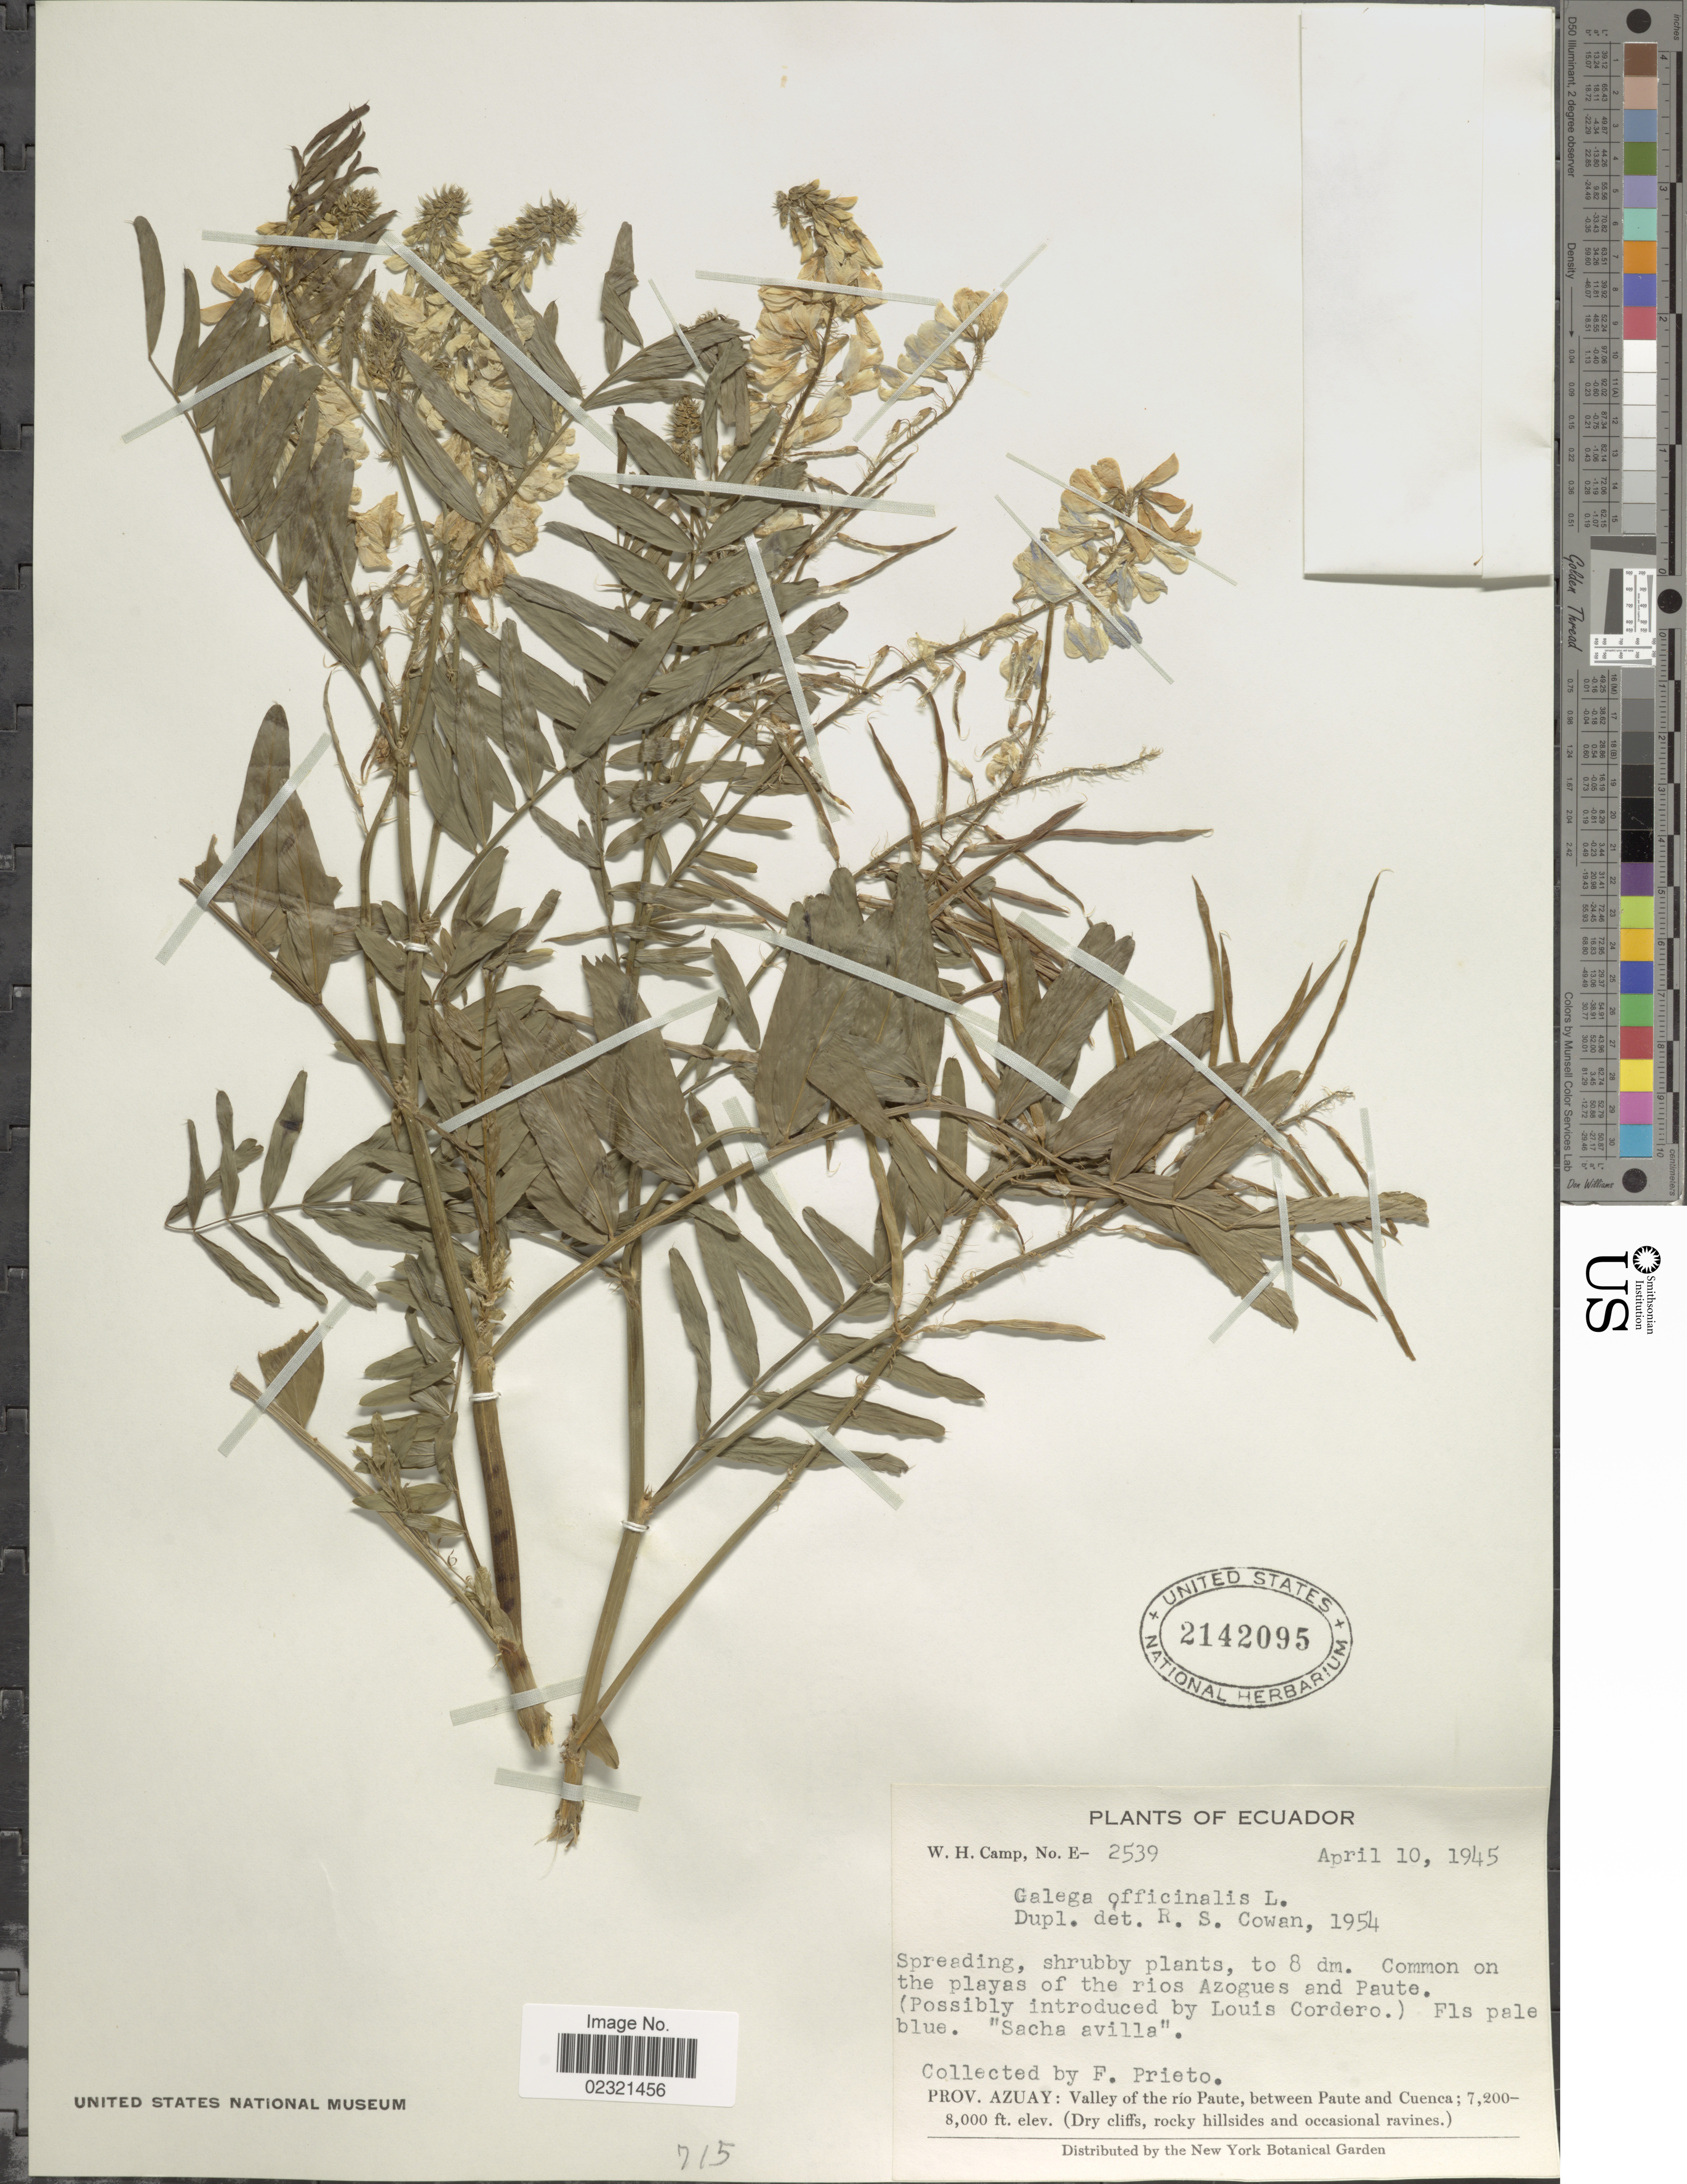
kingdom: Plantae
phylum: Tracheophyta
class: Magnoliopsida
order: Fabales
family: Fabaceae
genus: Galega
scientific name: Galega officinalis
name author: L.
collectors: W. H. Camp & F. Prieto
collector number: E-2539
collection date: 1945-04-10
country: Ecuador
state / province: Azuay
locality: Common on the playas of the rios Azogues and Paute. Valley of rio Paute, between paute and Cuenca.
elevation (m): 2195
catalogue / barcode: US 2142095